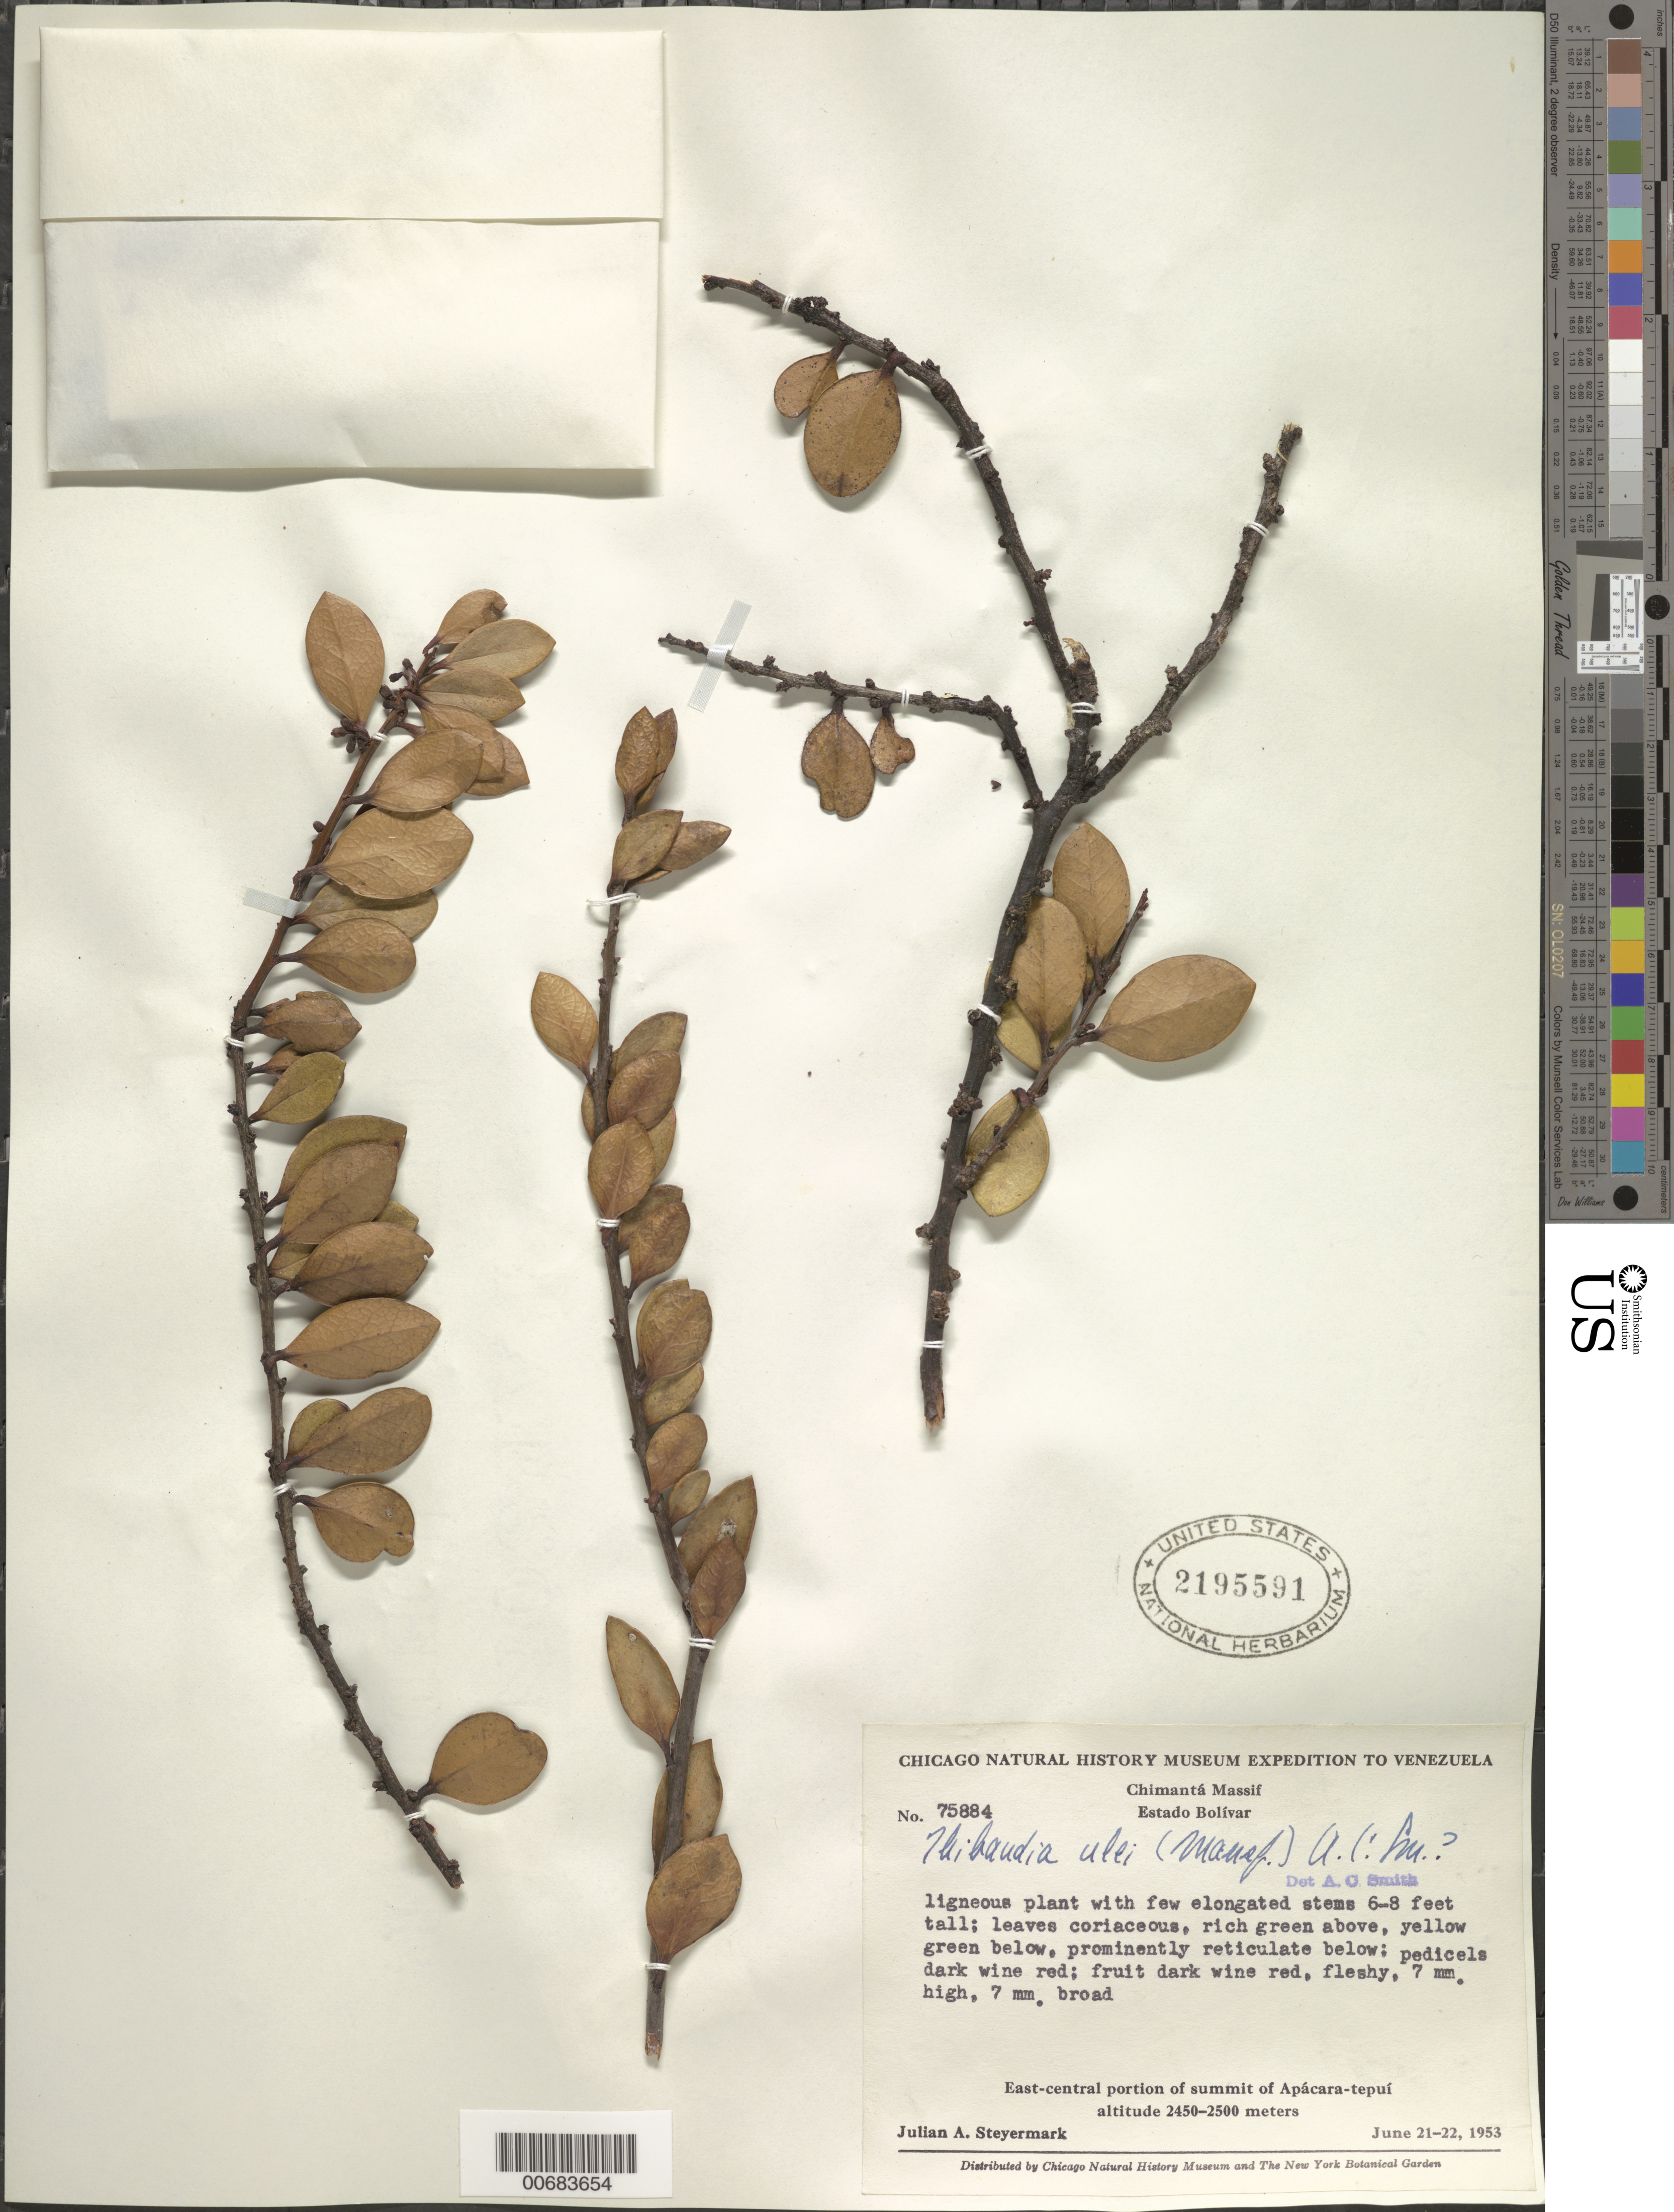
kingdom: Plantae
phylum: Tracheophyta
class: Magnoliopsida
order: Ericales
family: Ericaceae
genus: Thibaudia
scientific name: Thibaudia ulei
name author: A.C. Sm.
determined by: Smith, A. C.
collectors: J. Steyermark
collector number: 75884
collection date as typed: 21-Jun-53 to 22-Jun-53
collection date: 1953-06-21/1953-06-22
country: Venezuela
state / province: Bolívar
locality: Chimantá Massif, Apácara-tepuí, east-central part of summit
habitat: East central part of summit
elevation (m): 2450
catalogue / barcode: US 2195591